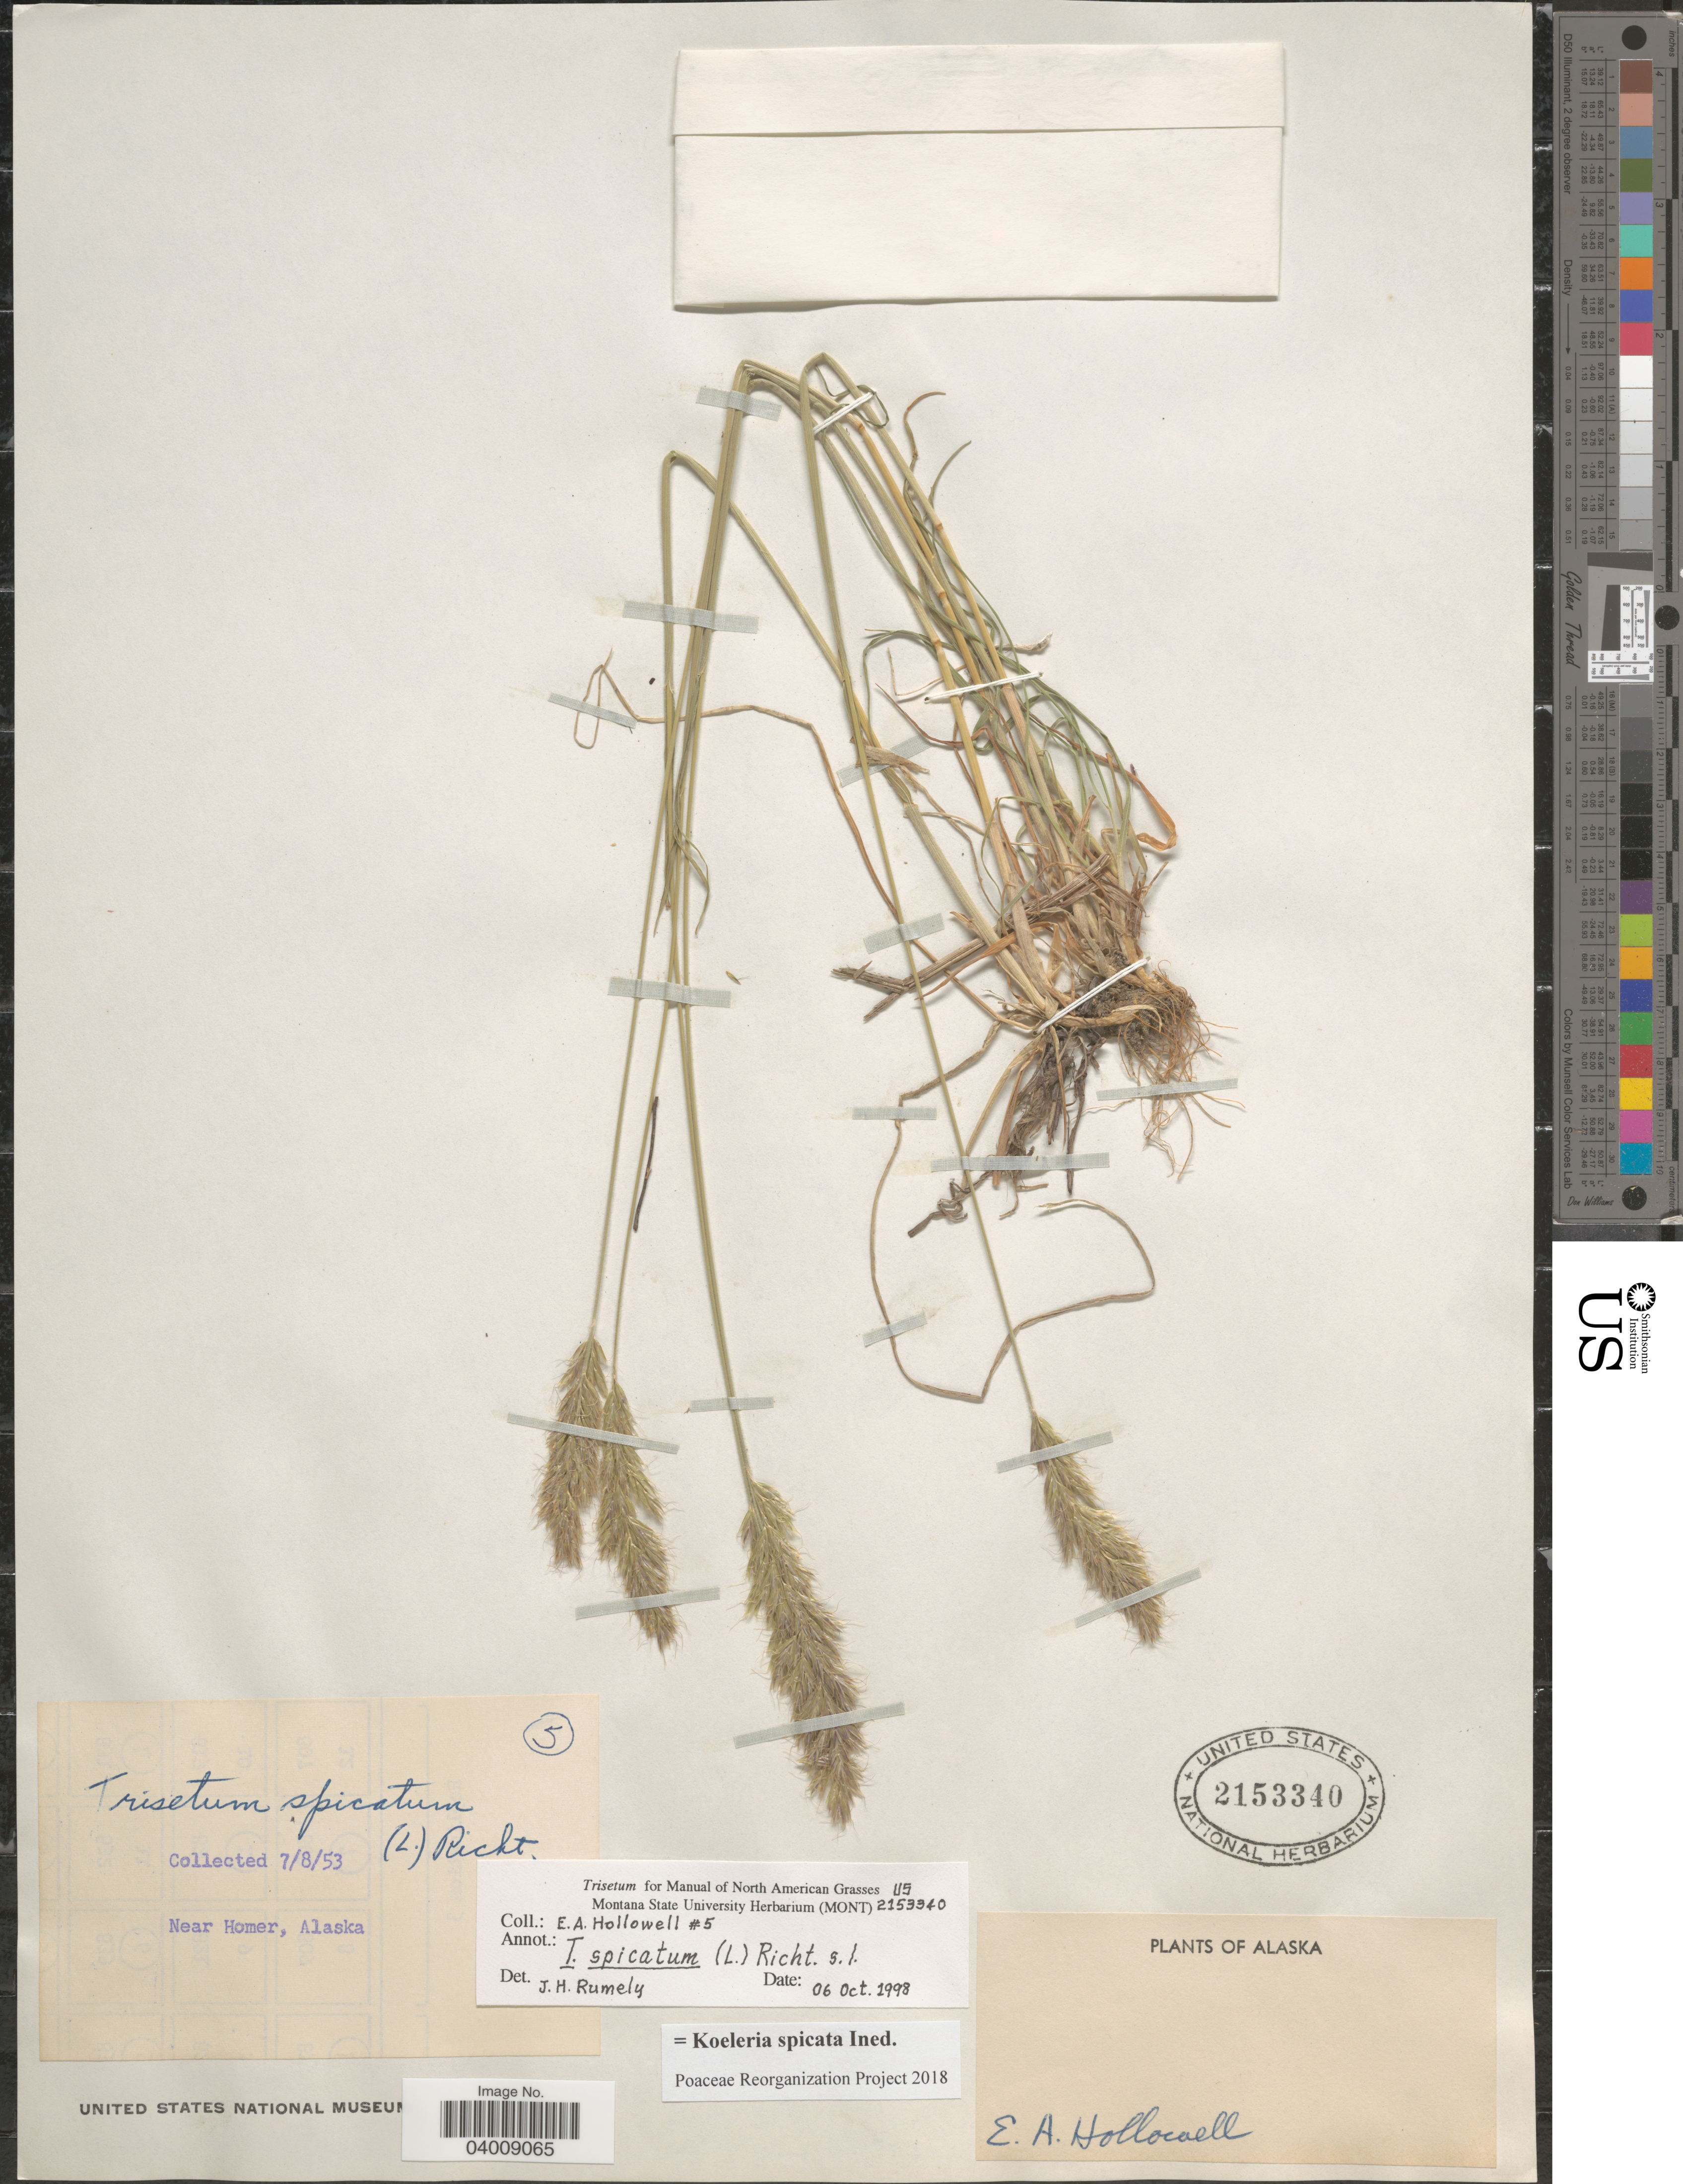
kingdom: Plantae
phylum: Tracheophyta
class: Liliopsida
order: Poales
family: Poaceae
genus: Koeleria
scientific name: Koeleria spicata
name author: (L.) Barberá et al.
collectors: E. Hollowell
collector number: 5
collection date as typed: Transcribed d/m/y: 8/7/53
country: United States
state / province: Alaska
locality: Near Homer.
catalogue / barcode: US 2153340